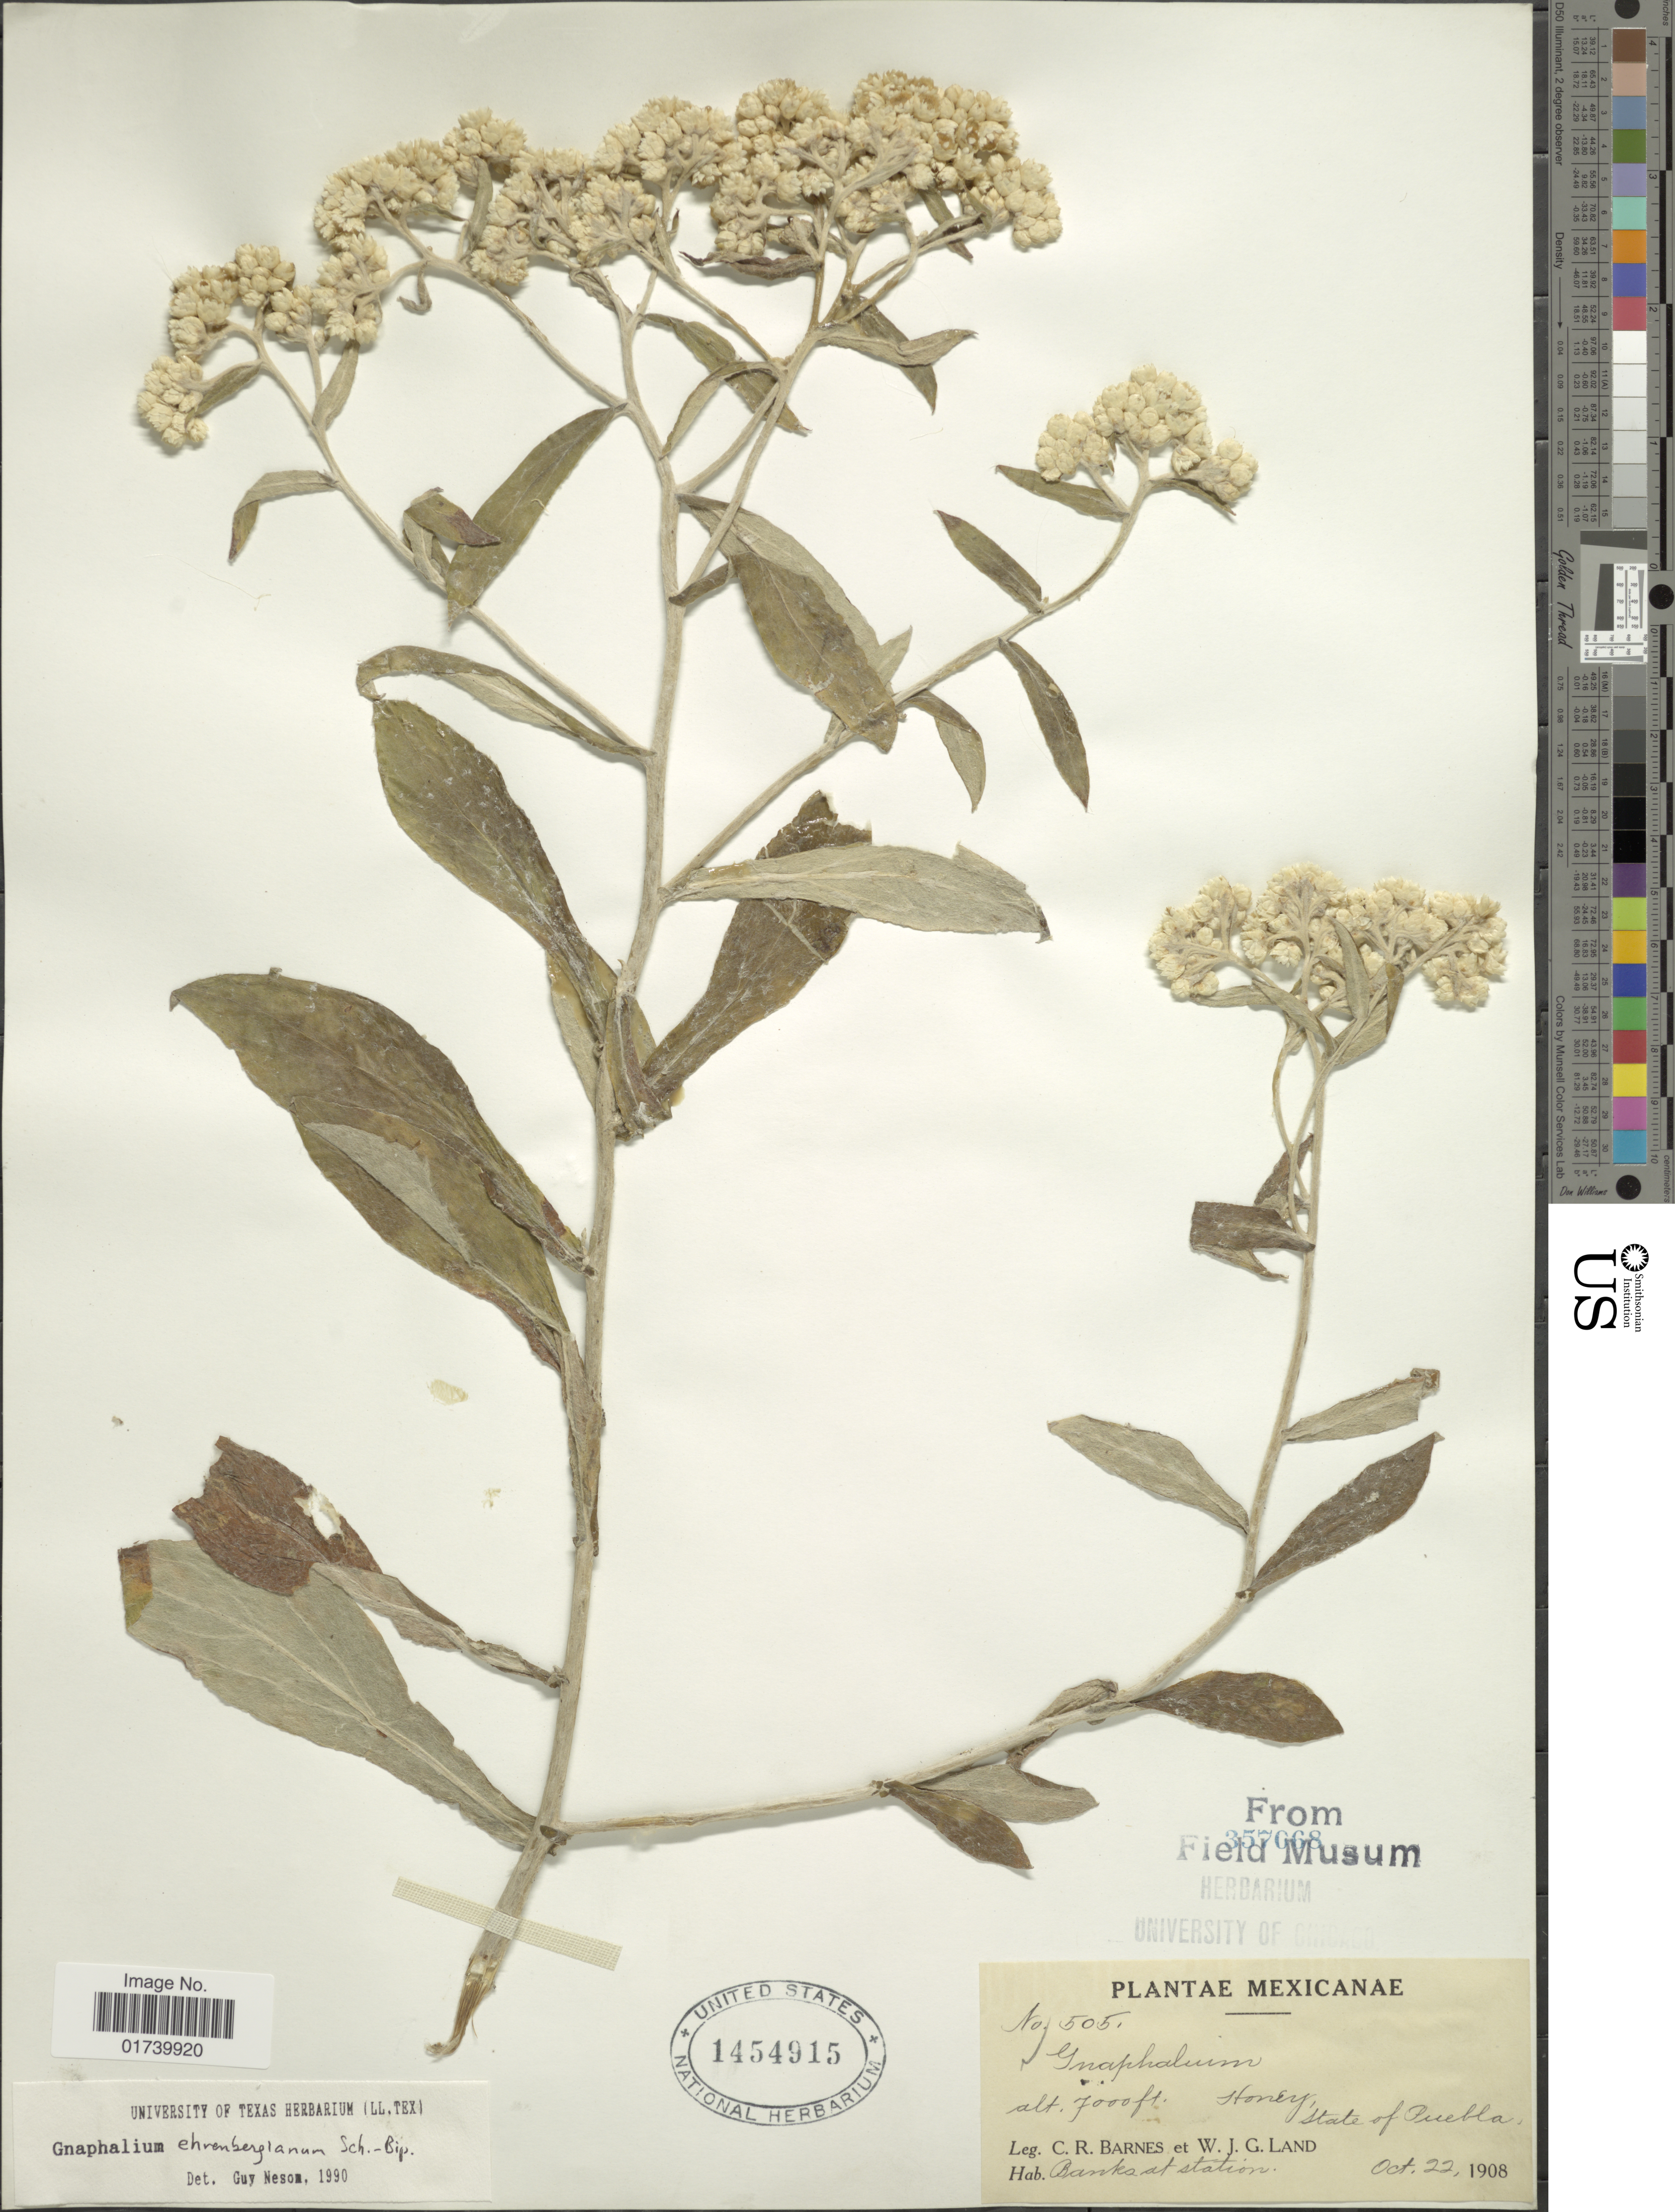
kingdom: Plantae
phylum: Tracheophyta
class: Magnoliopsida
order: Asterales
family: Asteraceae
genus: Pseudognaphalium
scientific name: Pseudognaphalium ehrenbergianum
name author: (Sch. Bip. ex Klatt) Hinojosa & Villaseñor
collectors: C. R. Barnes & W. J. G. Land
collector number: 505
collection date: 1908-10-22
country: Mexico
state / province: Puebla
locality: Honey state of Puebla, Banks of Station.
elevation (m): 2134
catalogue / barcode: US 1454915